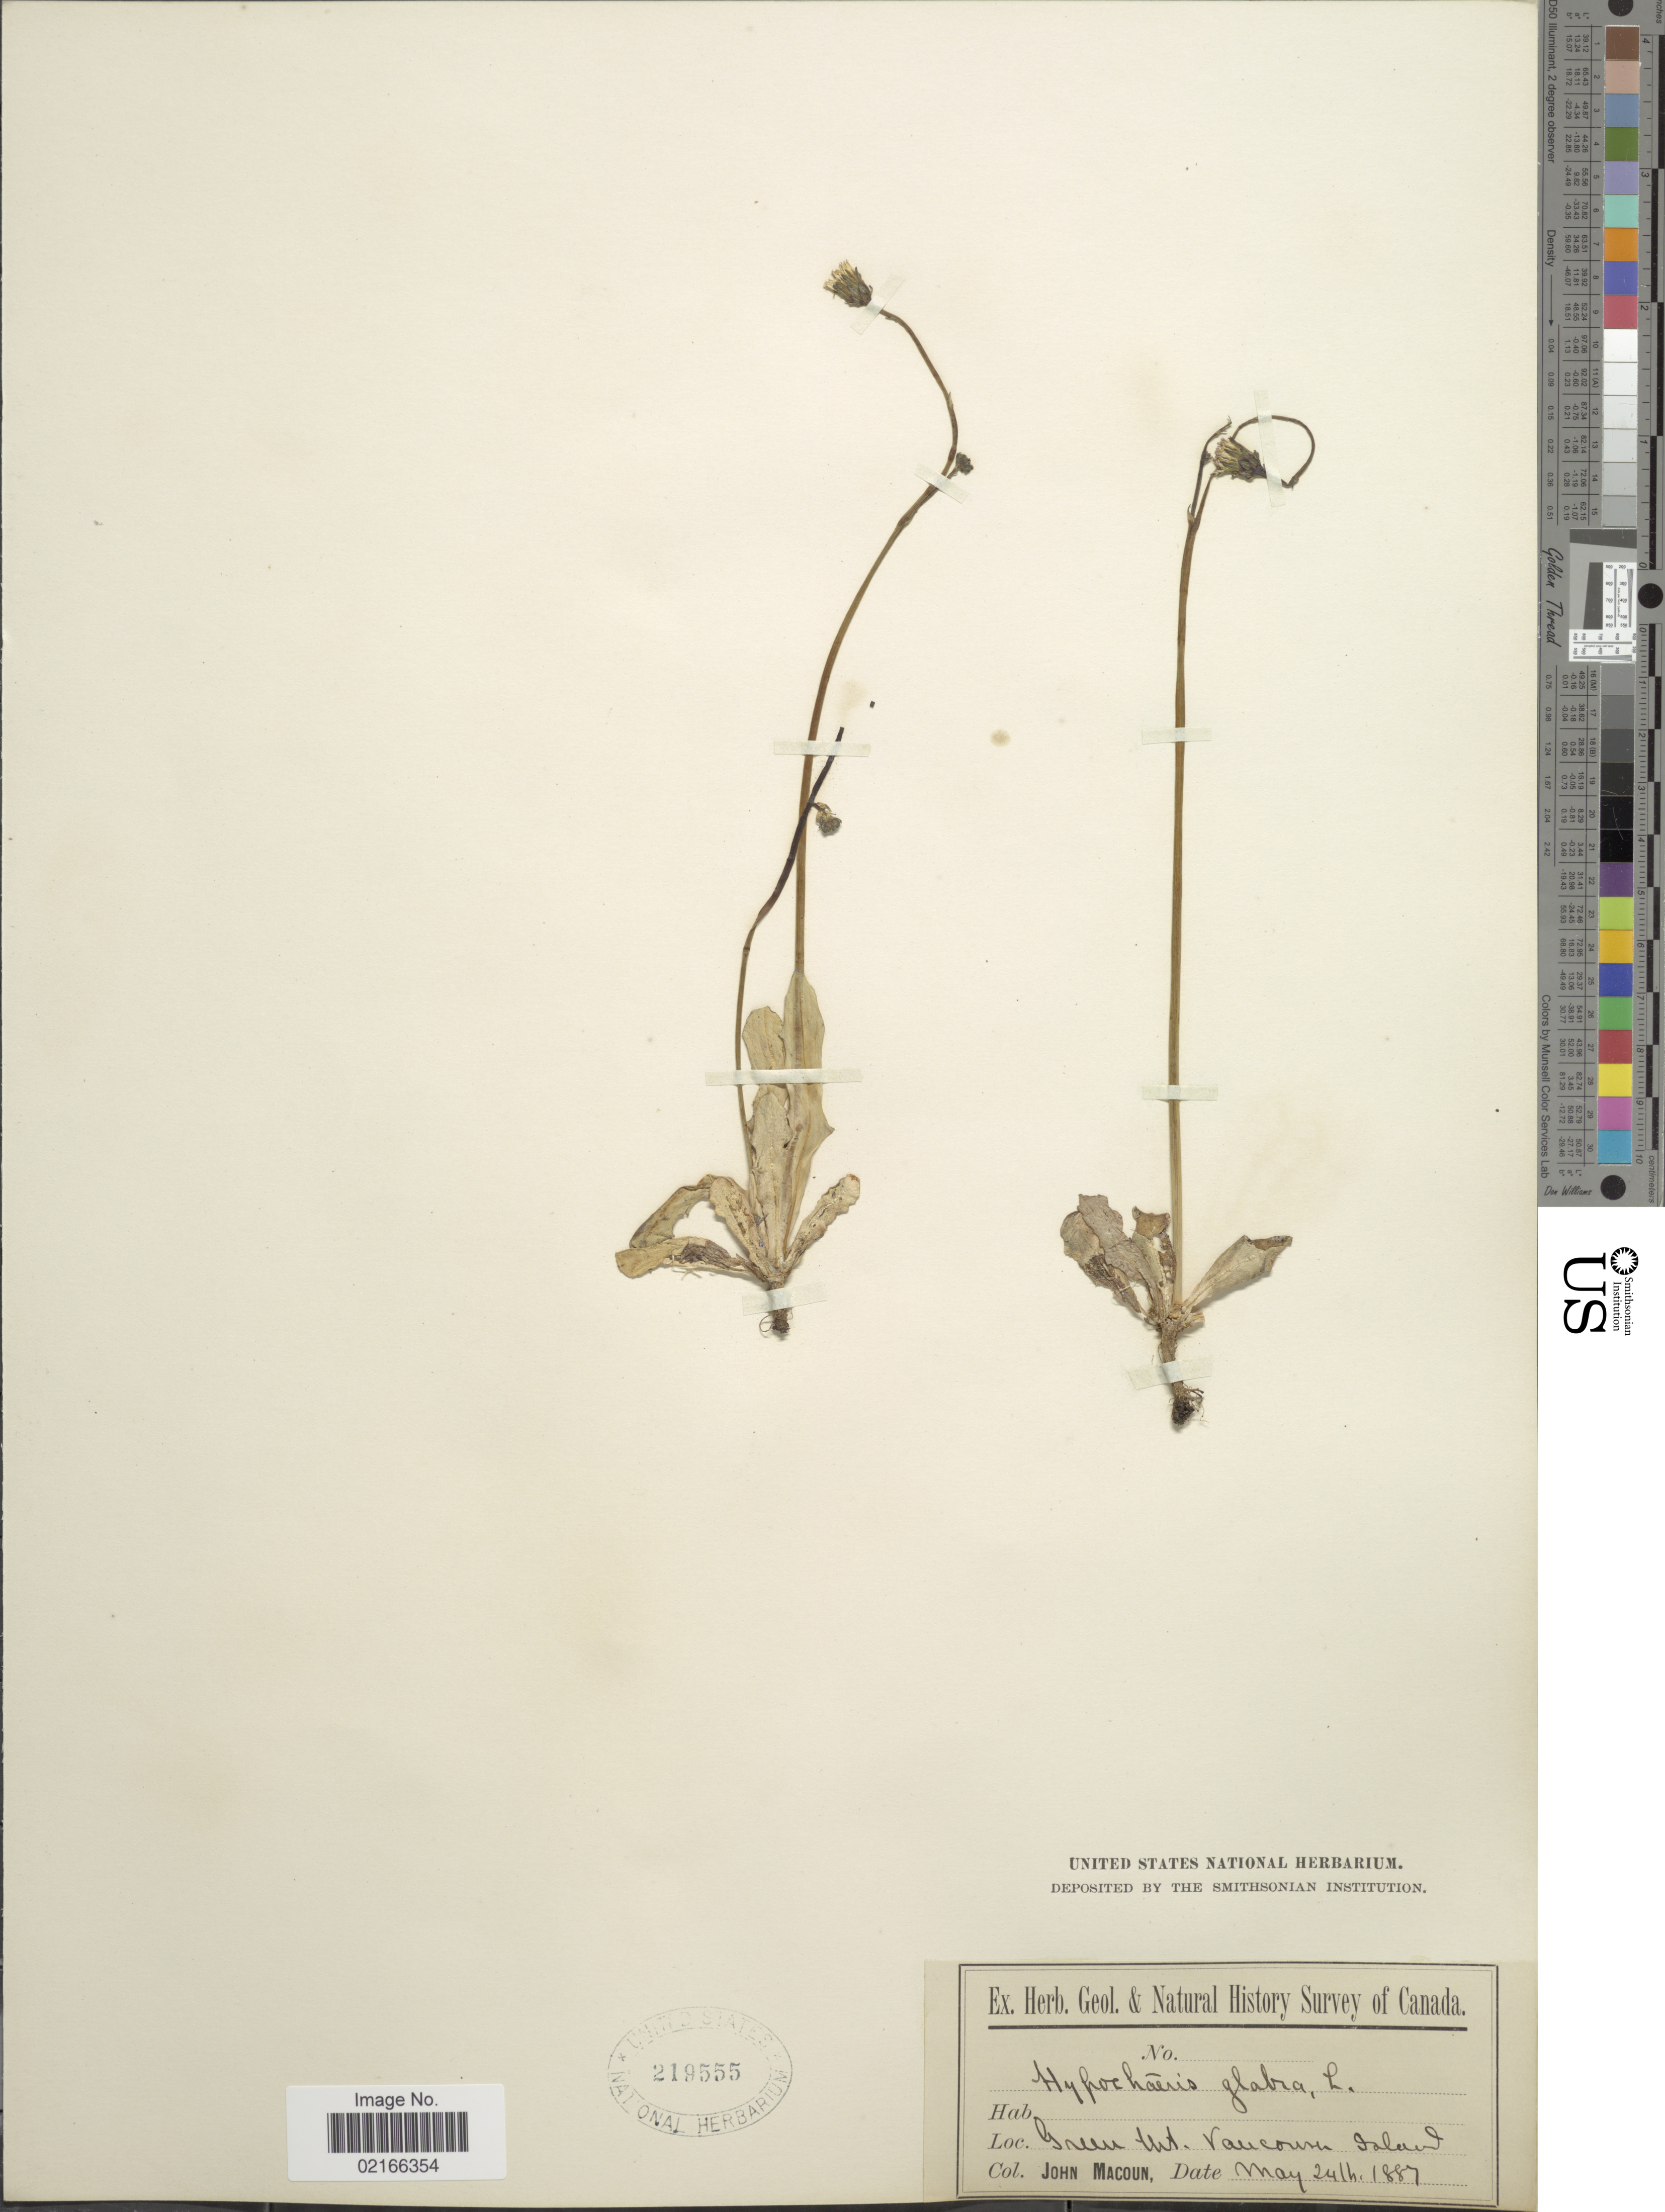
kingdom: Plantae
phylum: Tracheophyta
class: Magnoliopsida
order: Asterales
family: Asteraceae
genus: Hypochaeris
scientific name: Hypochaeris glabra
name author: L.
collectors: J. Macoun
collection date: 1887-05-24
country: Canada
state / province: British Columbia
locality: Green Mt. Vancouver Island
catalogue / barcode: US 219555